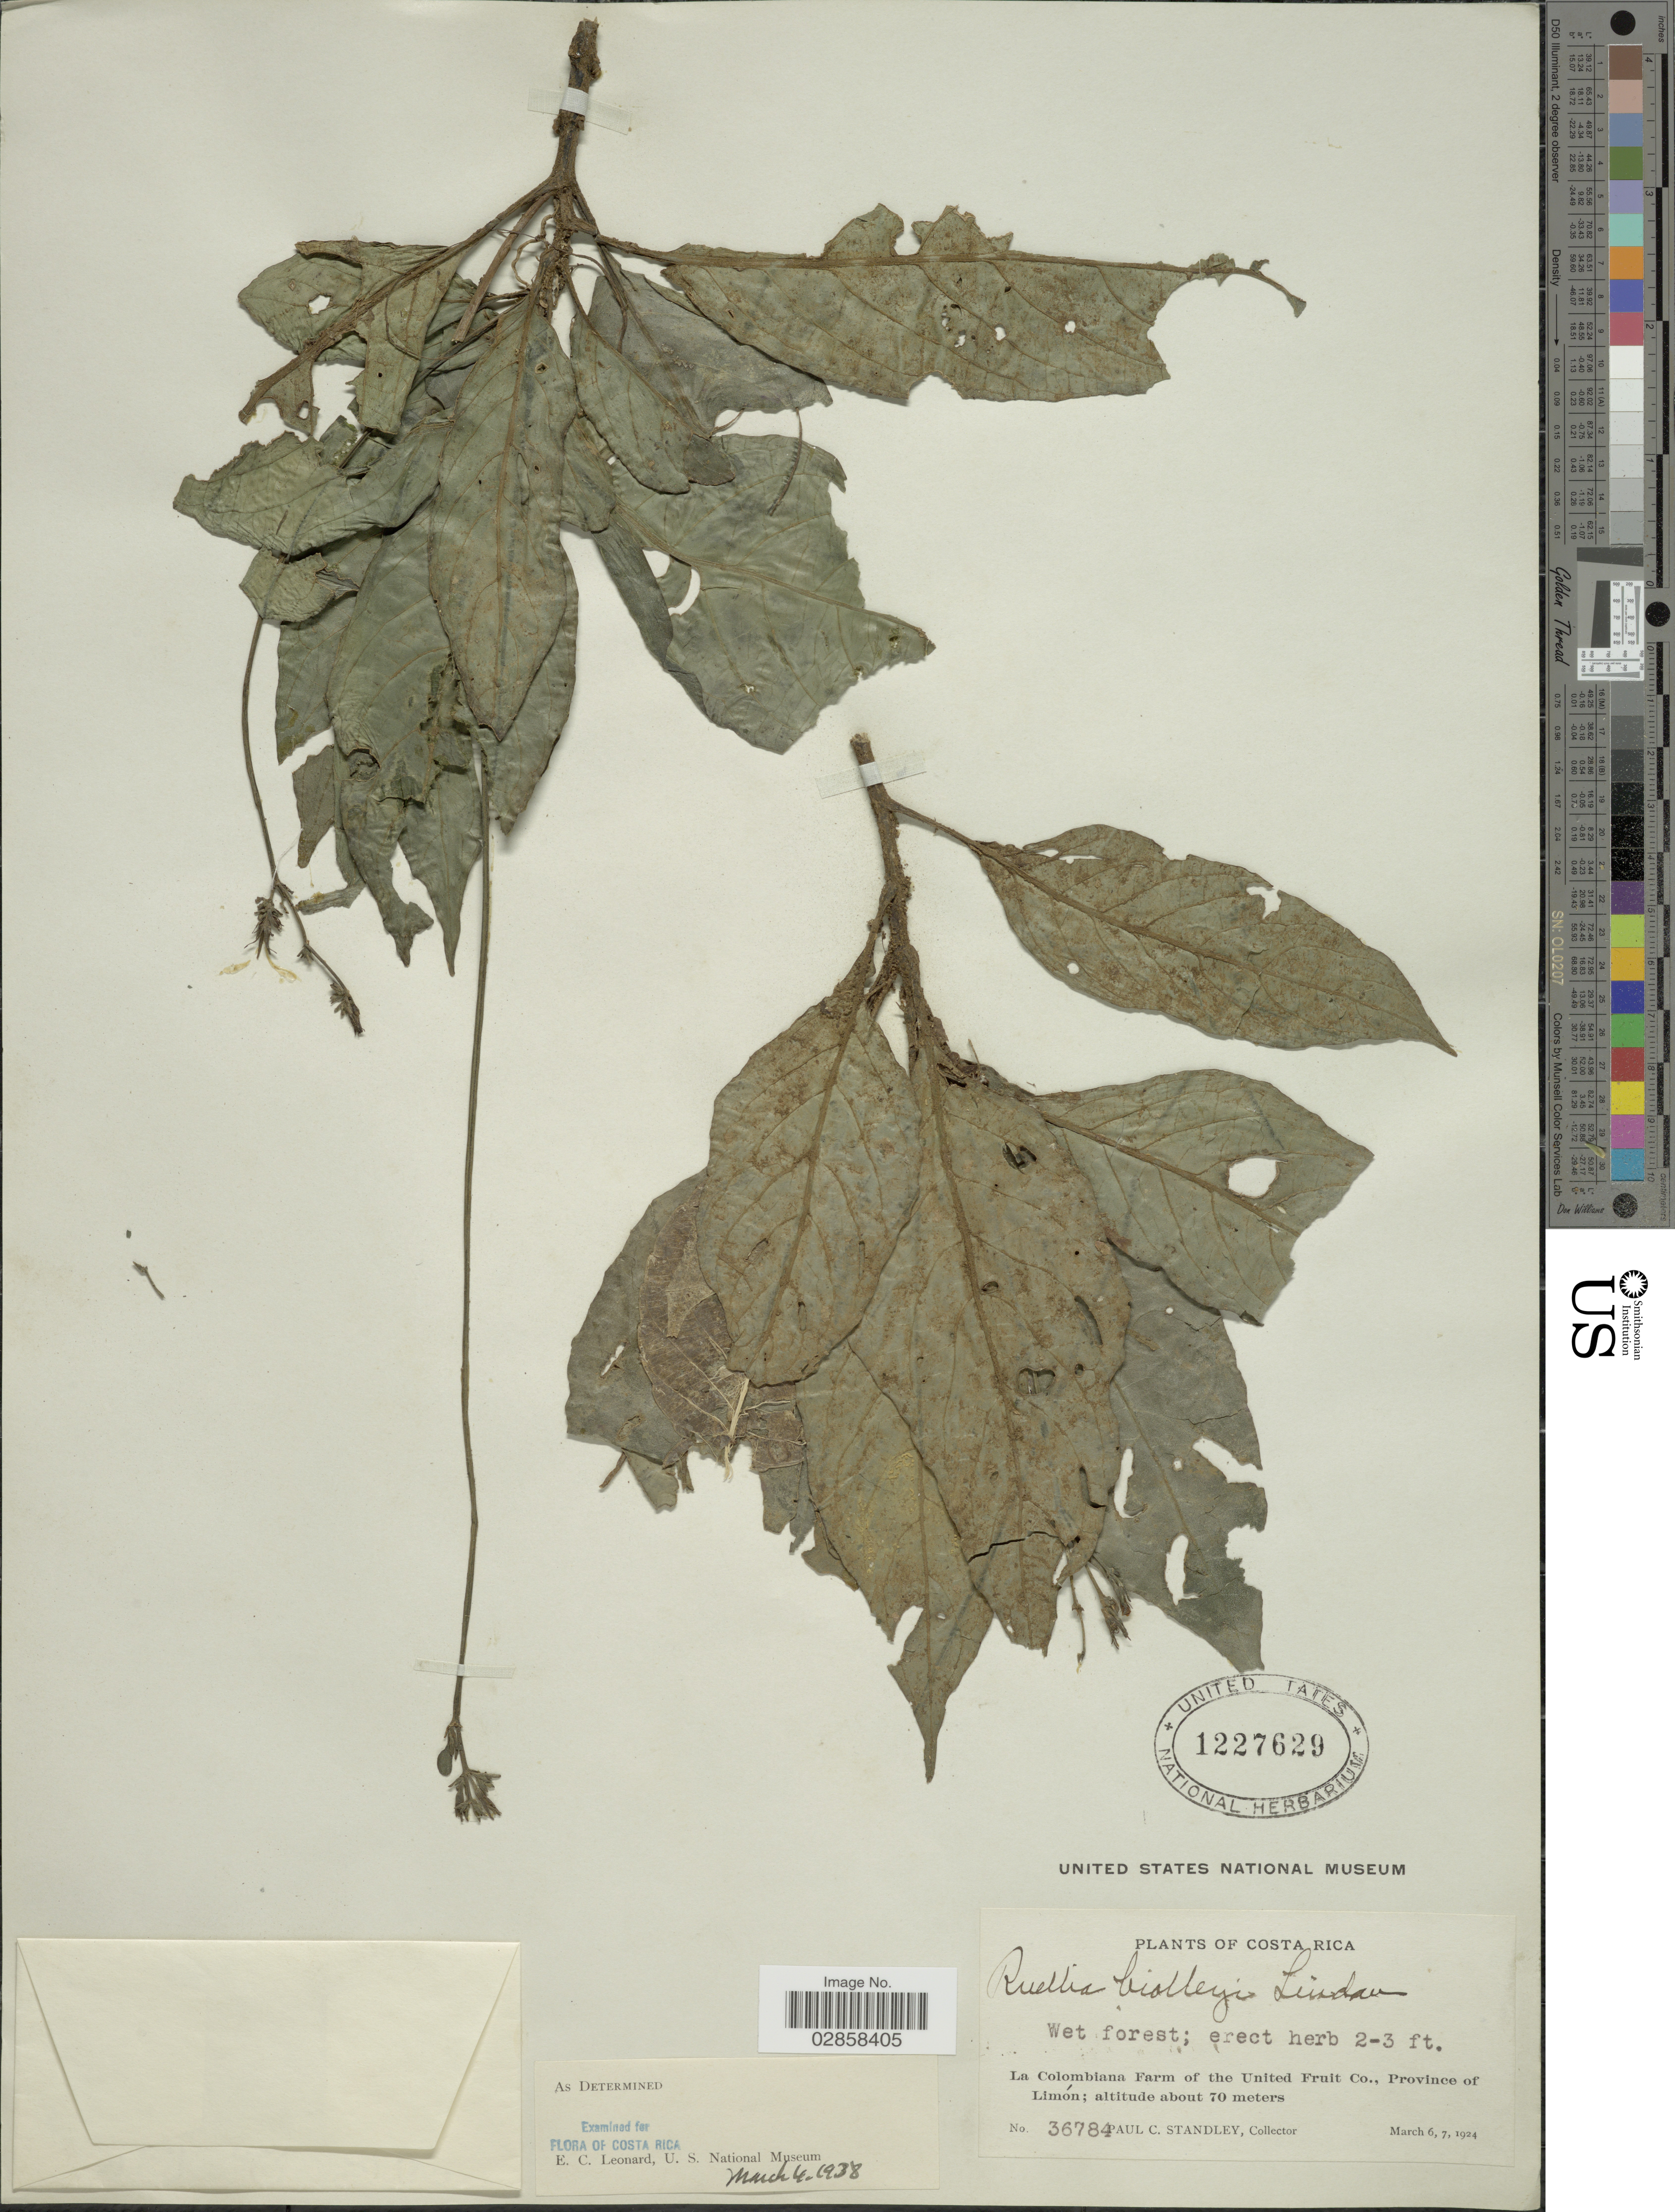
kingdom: Plantae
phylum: Tracheophyta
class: Magnoliopsida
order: Lamiales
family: Acanthaceae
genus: Ruellia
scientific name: Ruellia biolleyi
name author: Lindau in Pittier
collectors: P. C. Standley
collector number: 36784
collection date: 1924-03-06/1924-03-07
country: Costa Rica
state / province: Limón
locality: La Colombiana Farm of the United Fruit Co.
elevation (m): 70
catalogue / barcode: US 1227629